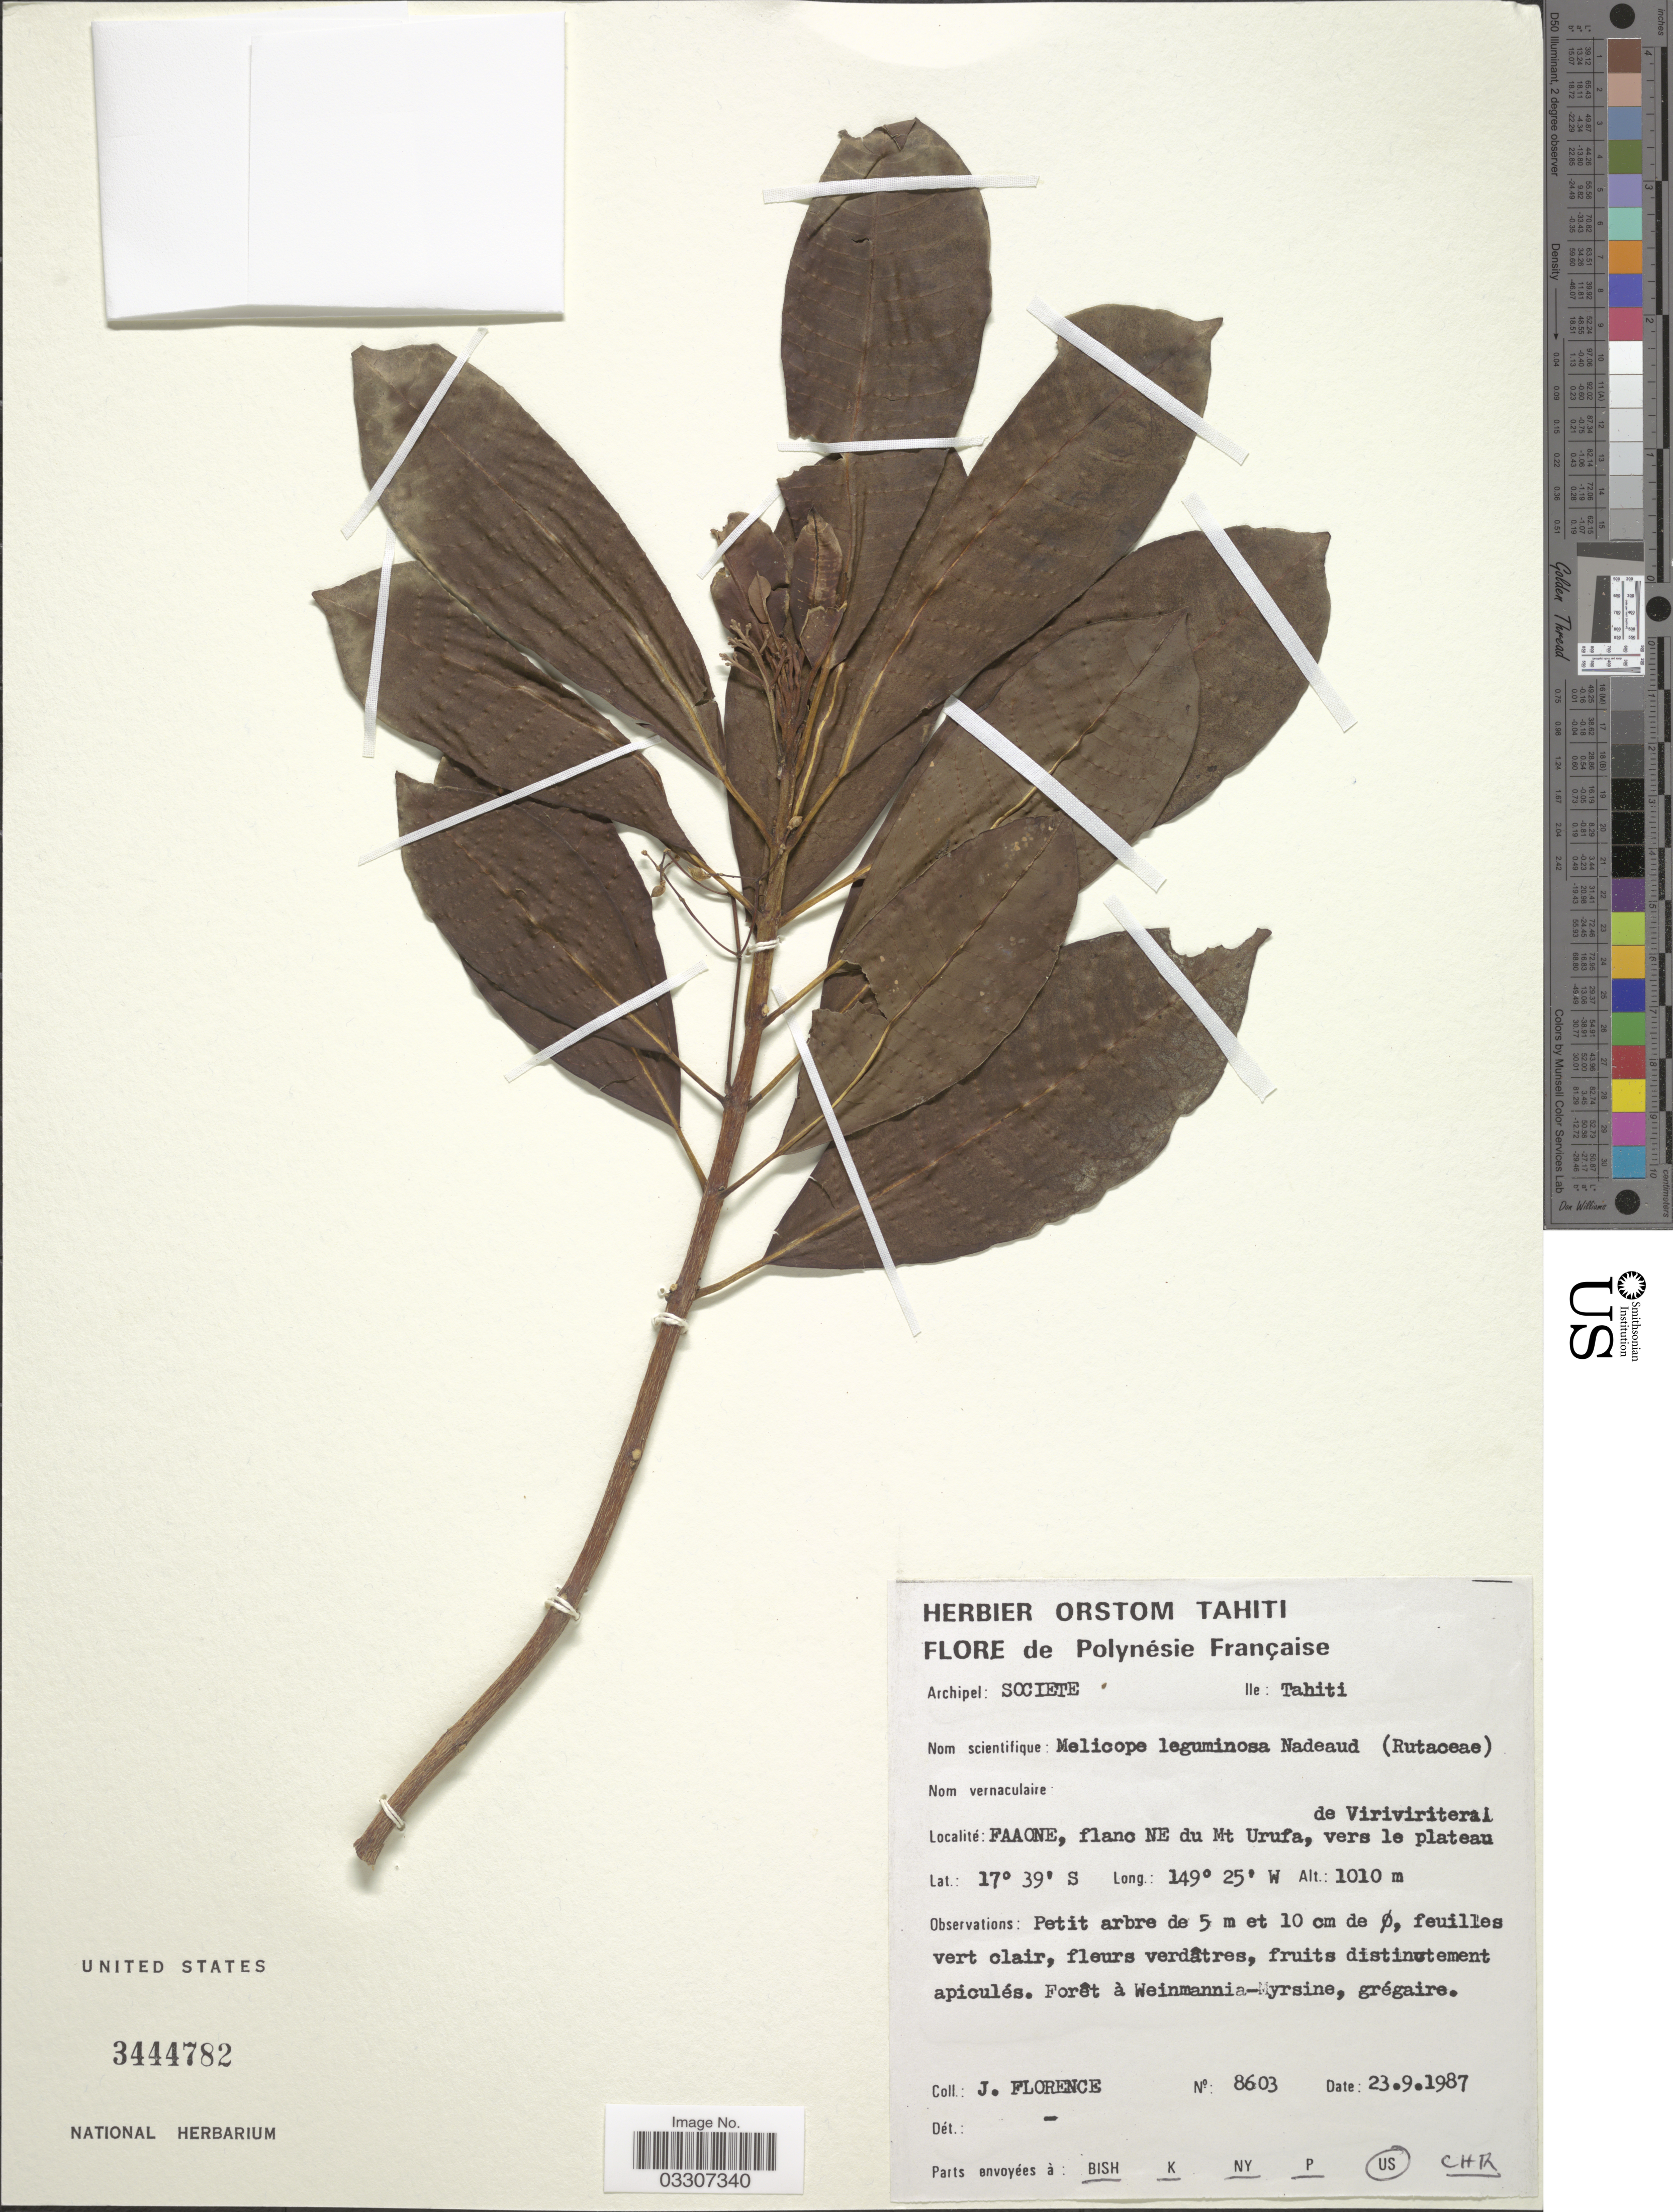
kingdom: Plantae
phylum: Tracheophyta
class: Magnoliopsida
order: Sapindales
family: Rutaceae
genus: Melicope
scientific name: Melicope leguminosa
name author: Nadeaud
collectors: J. Florence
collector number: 8603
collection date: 1987-09-23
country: French Polynesia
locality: Polynésie Française. Archipel: Societe. Ile: Tahiti. Faaone, flanc NE du Mt Urufa, vers le plateau.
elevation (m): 1010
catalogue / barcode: US 3444782